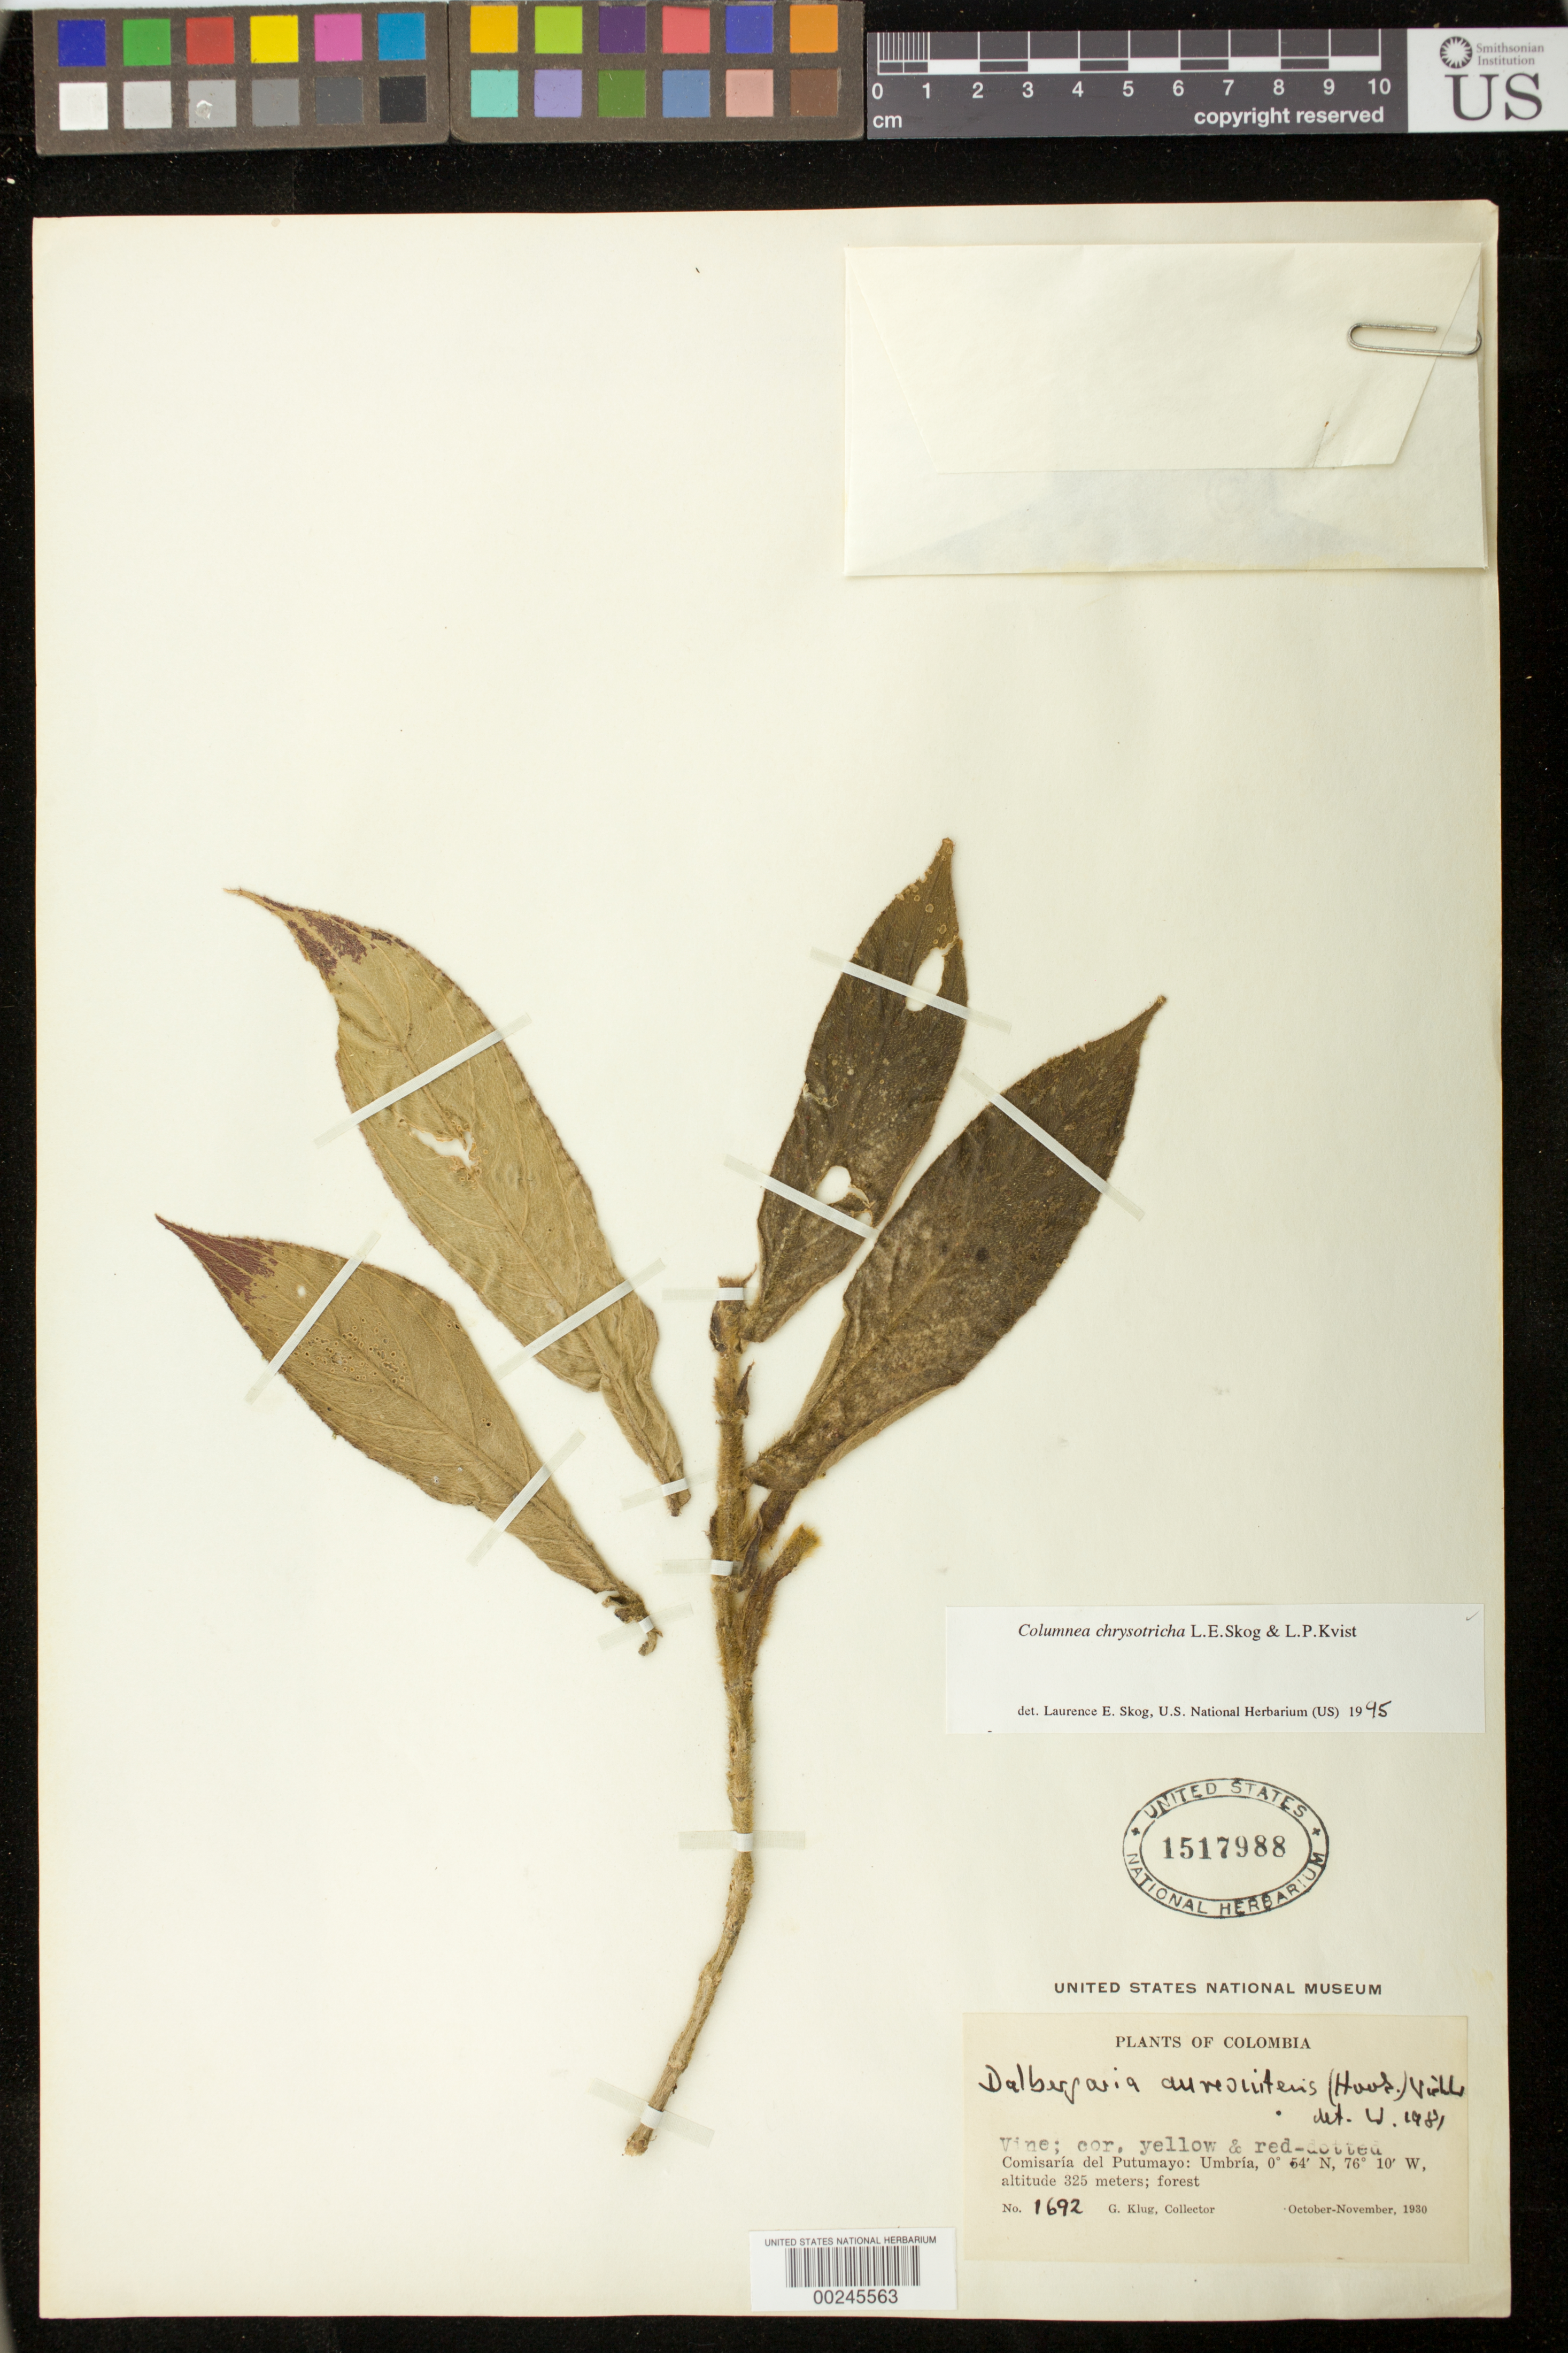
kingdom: Plantae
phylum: Tracheophyta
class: Magnoliopsida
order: Lamiales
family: Gesneriaceae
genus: Columnea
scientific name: Columnea chrysotricha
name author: L.E. Skog & L.P. Kvist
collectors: G. Klug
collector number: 1692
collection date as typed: Oct-Nov 1930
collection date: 1930-10/1930-11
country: Colombia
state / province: Putumayo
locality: Umbria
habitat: Forest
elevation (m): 325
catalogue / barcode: US 1517988